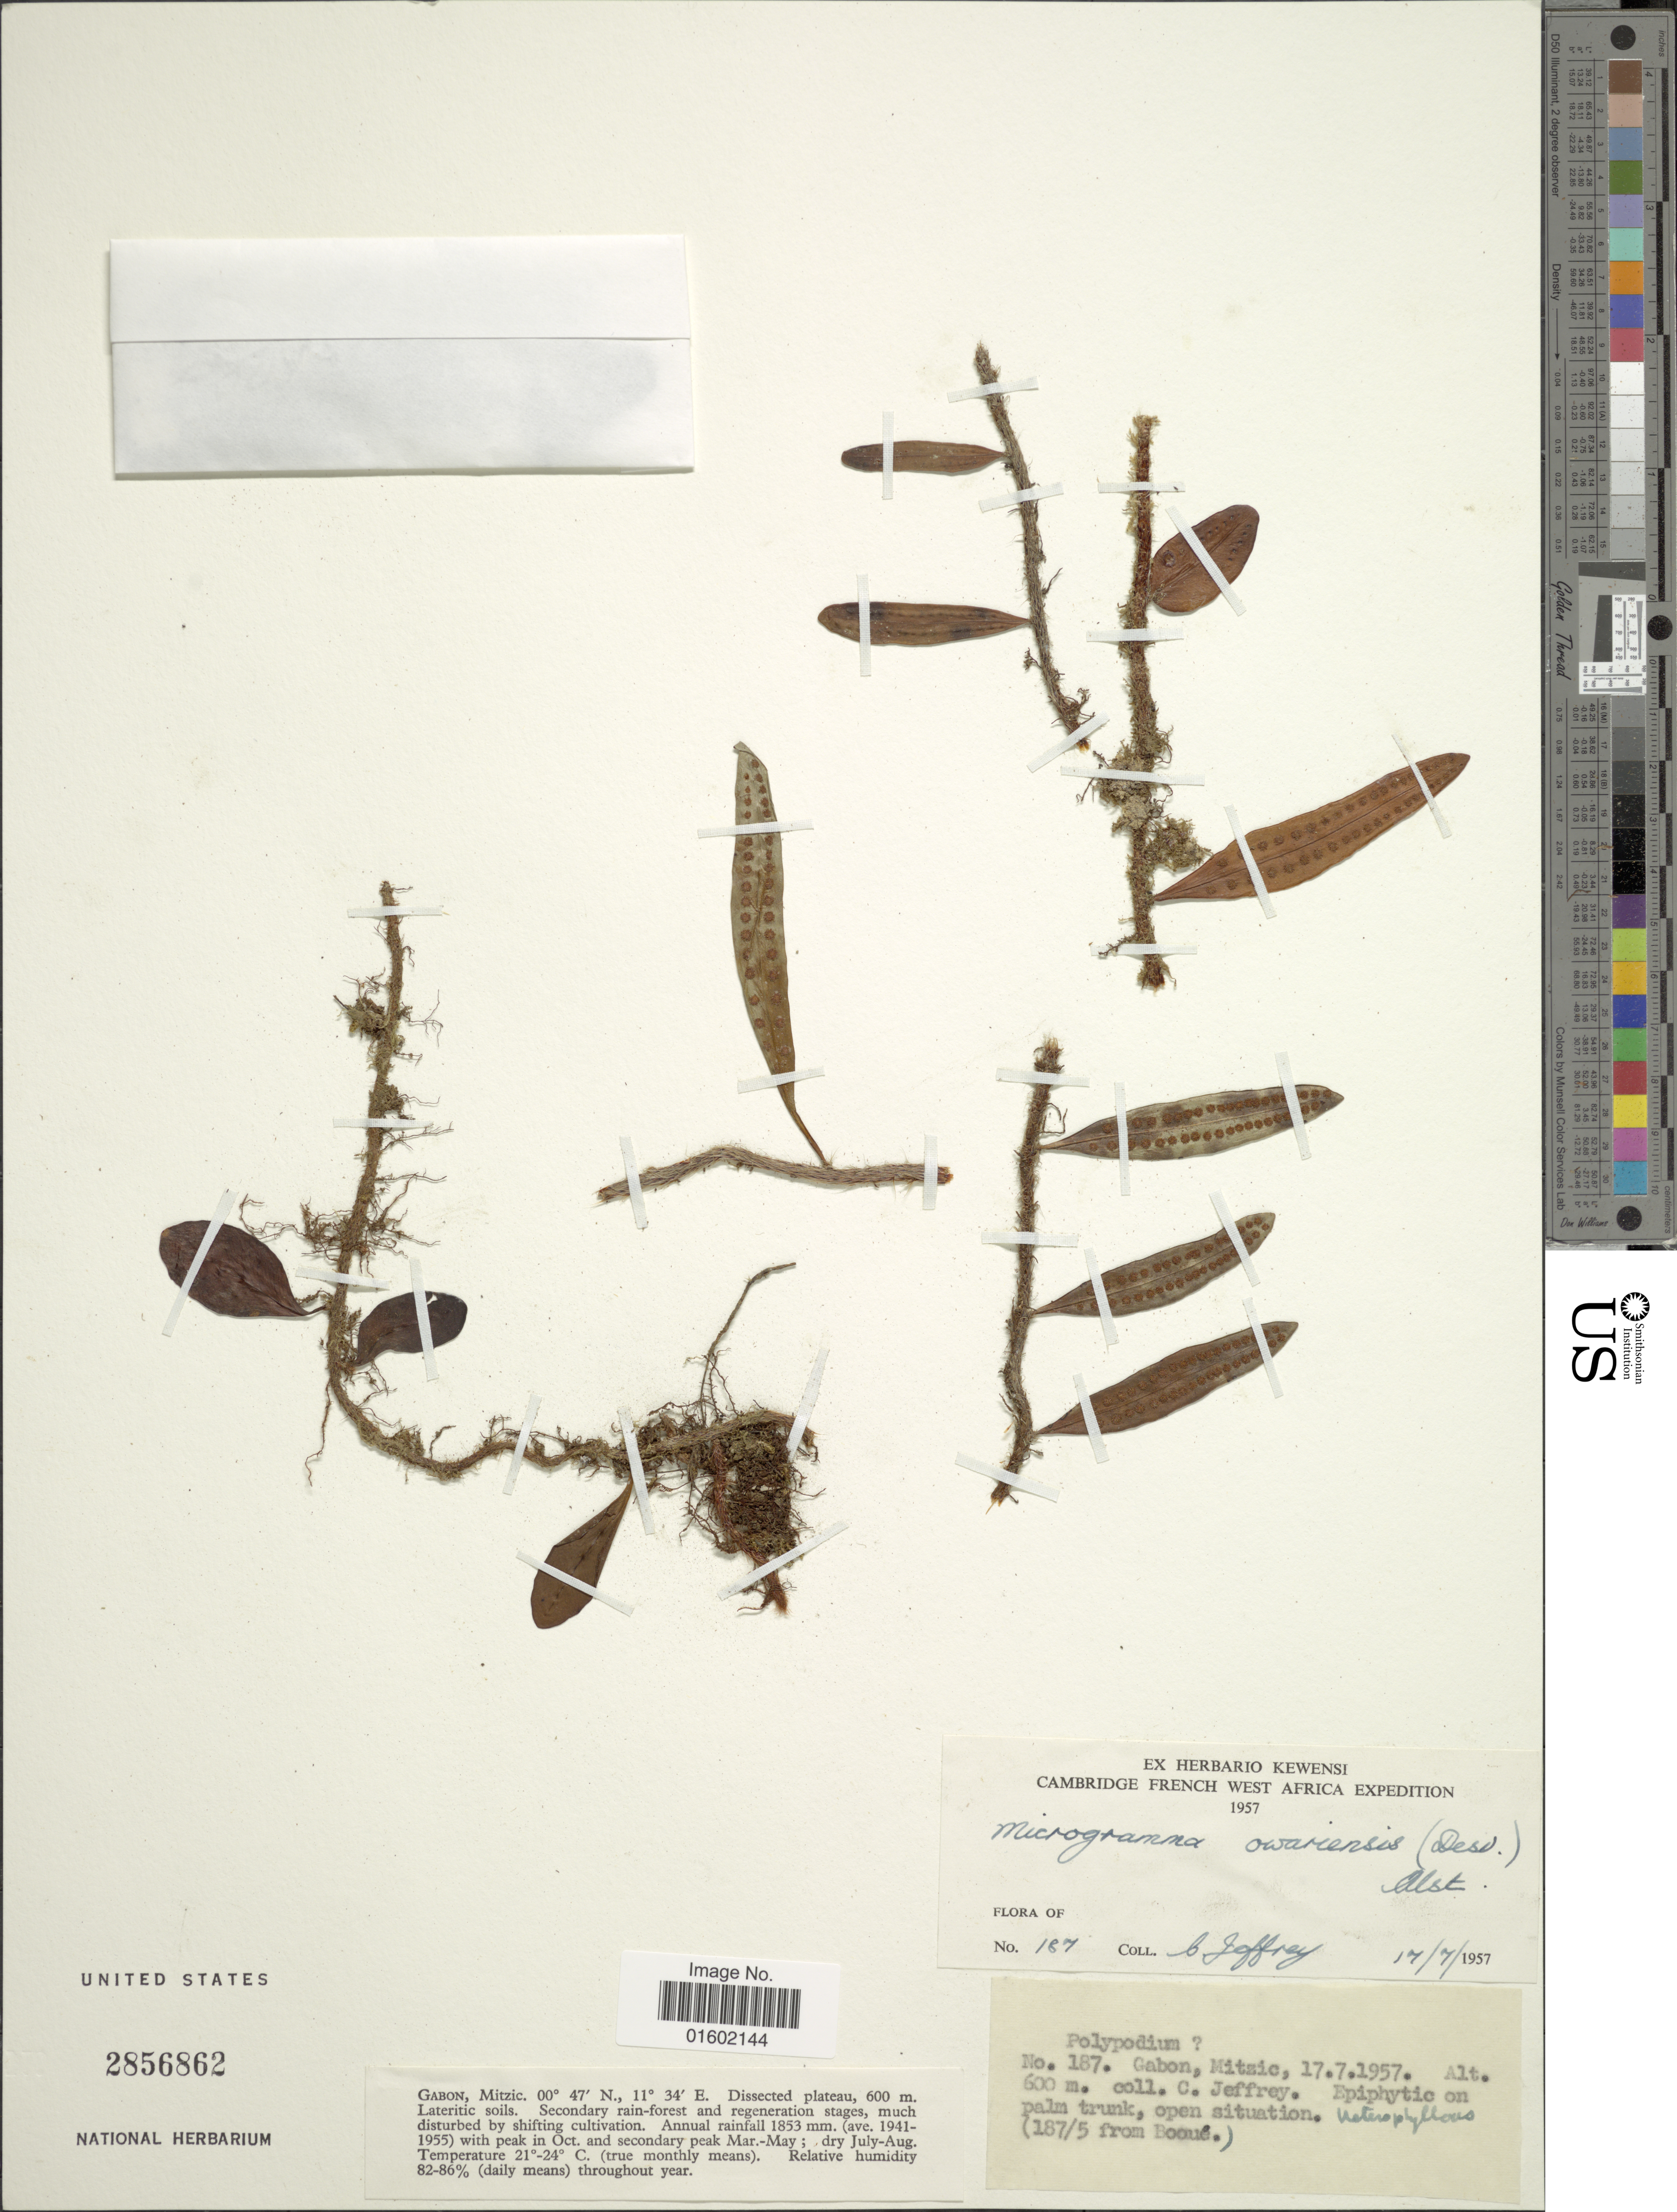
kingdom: Plantae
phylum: Tracheophyta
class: Polypodiopsida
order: Polypodiales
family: Polypodiaceae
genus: Microgramma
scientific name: Microgramma owariensis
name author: (Desv.) Alston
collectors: C. Jeffrey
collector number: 187*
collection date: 1957-07-17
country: Gabon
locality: Cambridge French West Africa, Gabon, Mitzic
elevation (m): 600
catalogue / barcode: US 2856862